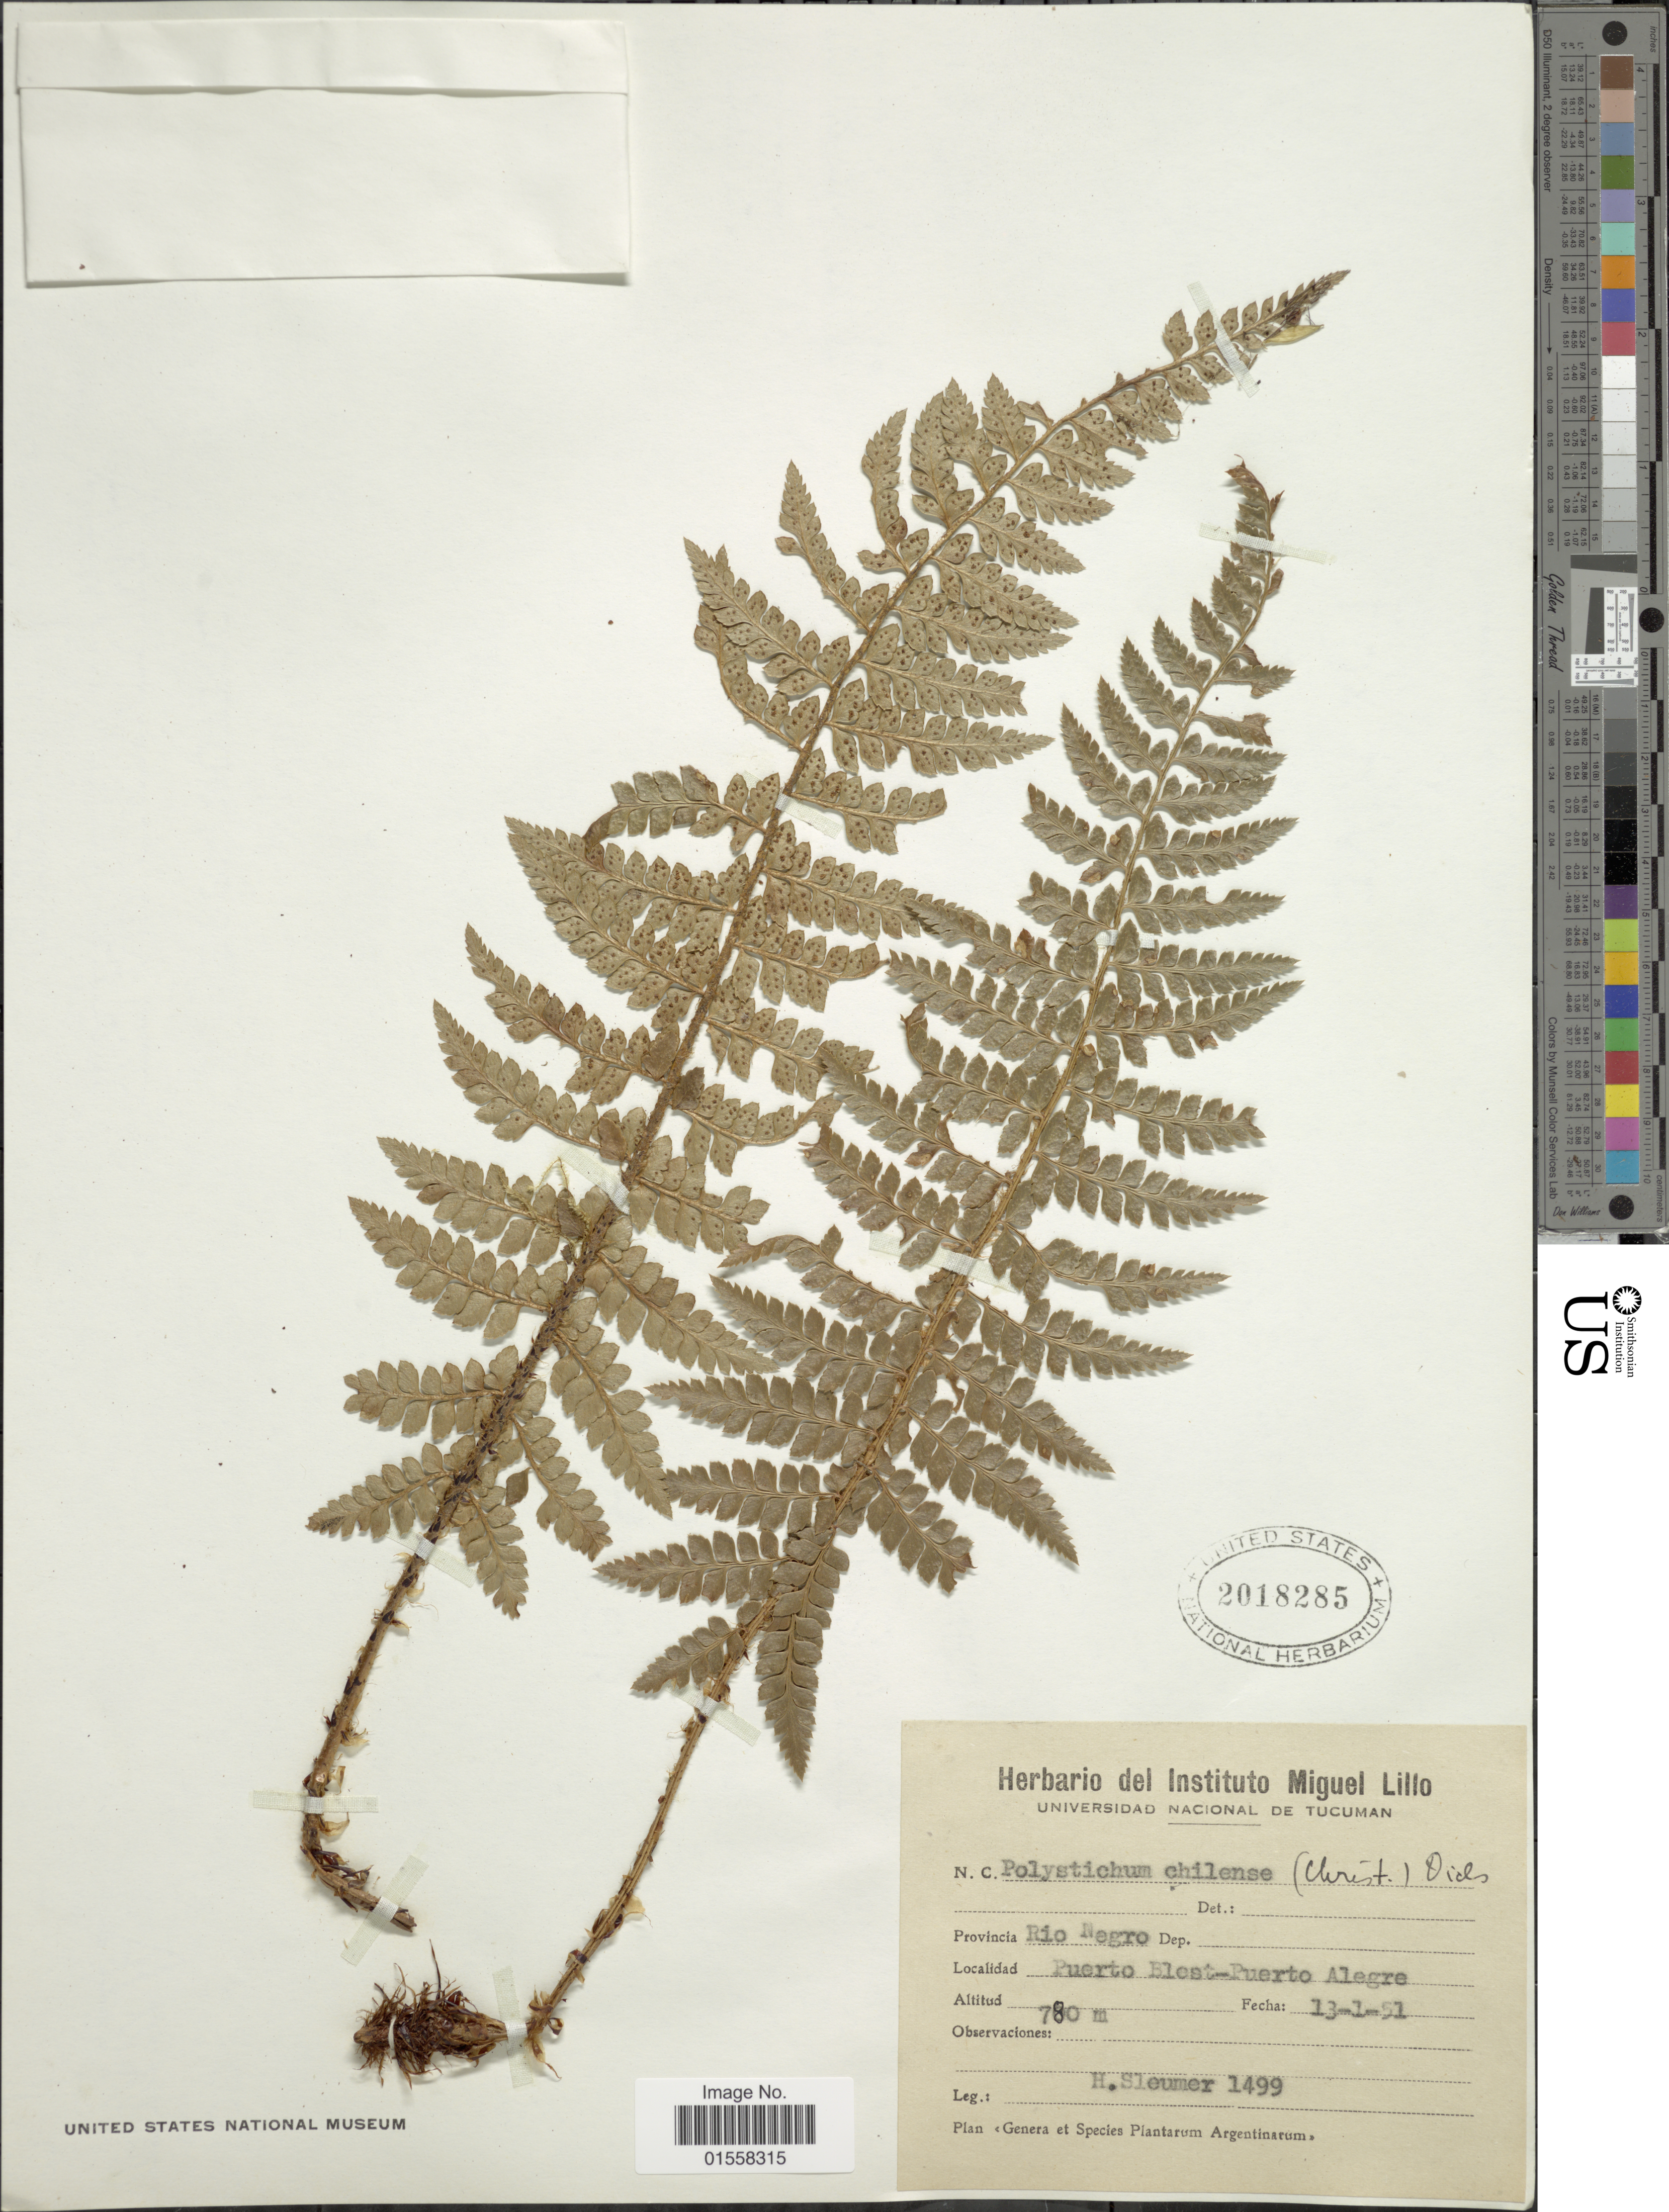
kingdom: Plantae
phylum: Tracheophyta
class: Polypodiopsida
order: Polypodiales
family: Dryopteridaceae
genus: Polystichum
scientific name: Polystichum chilense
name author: (Christ) Diels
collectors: H. O. Sleumer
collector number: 1499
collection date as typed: Transcribed d/m/y: 13/1/51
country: Argentina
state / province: Rio Negro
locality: Provincia Rio Negro, Puerto Blest-Puerto Alegre.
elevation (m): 780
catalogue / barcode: US 2018285